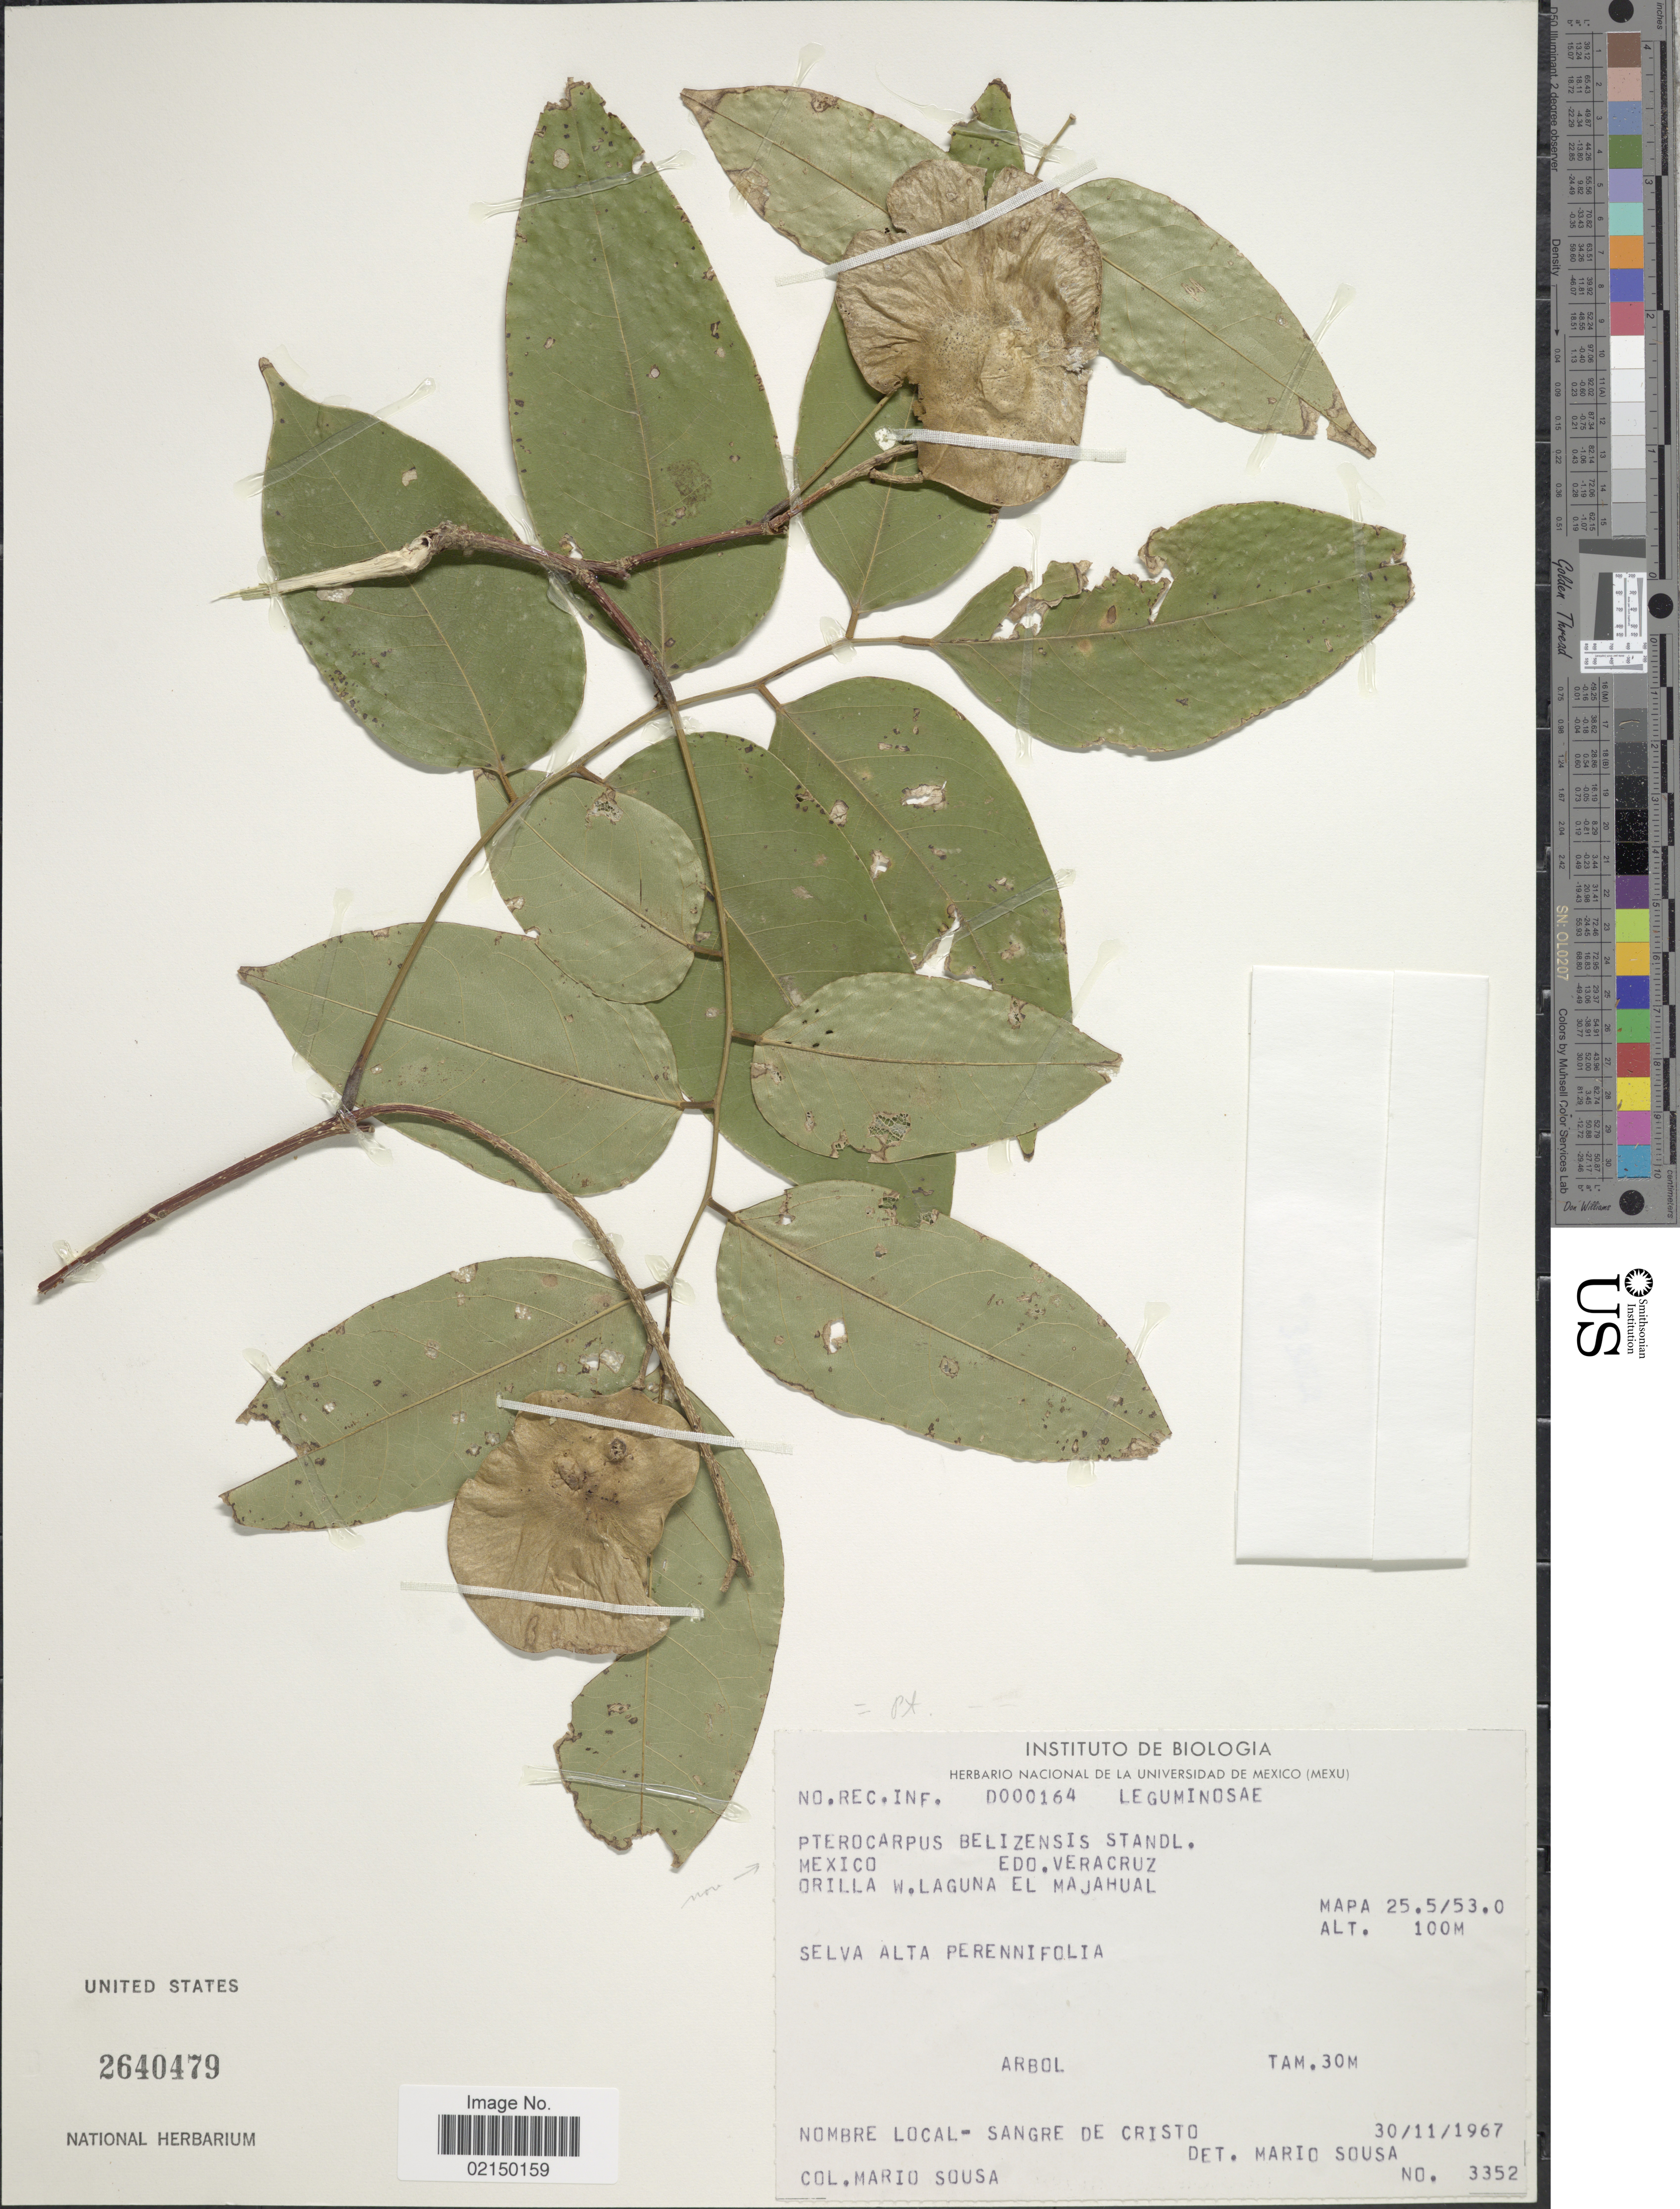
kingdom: Plantae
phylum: Tracheophyta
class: Magnoliopsida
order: Fabales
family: Fabaceae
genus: Pterocarpus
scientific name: Pterocarpus officinalis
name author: Jacq.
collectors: M. Sousa S.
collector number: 3352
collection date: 1967-11-30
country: Mexico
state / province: Veracruz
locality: Veracruz, Orilla W. Laguna El Majahual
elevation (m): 100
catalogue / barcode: US 2640479